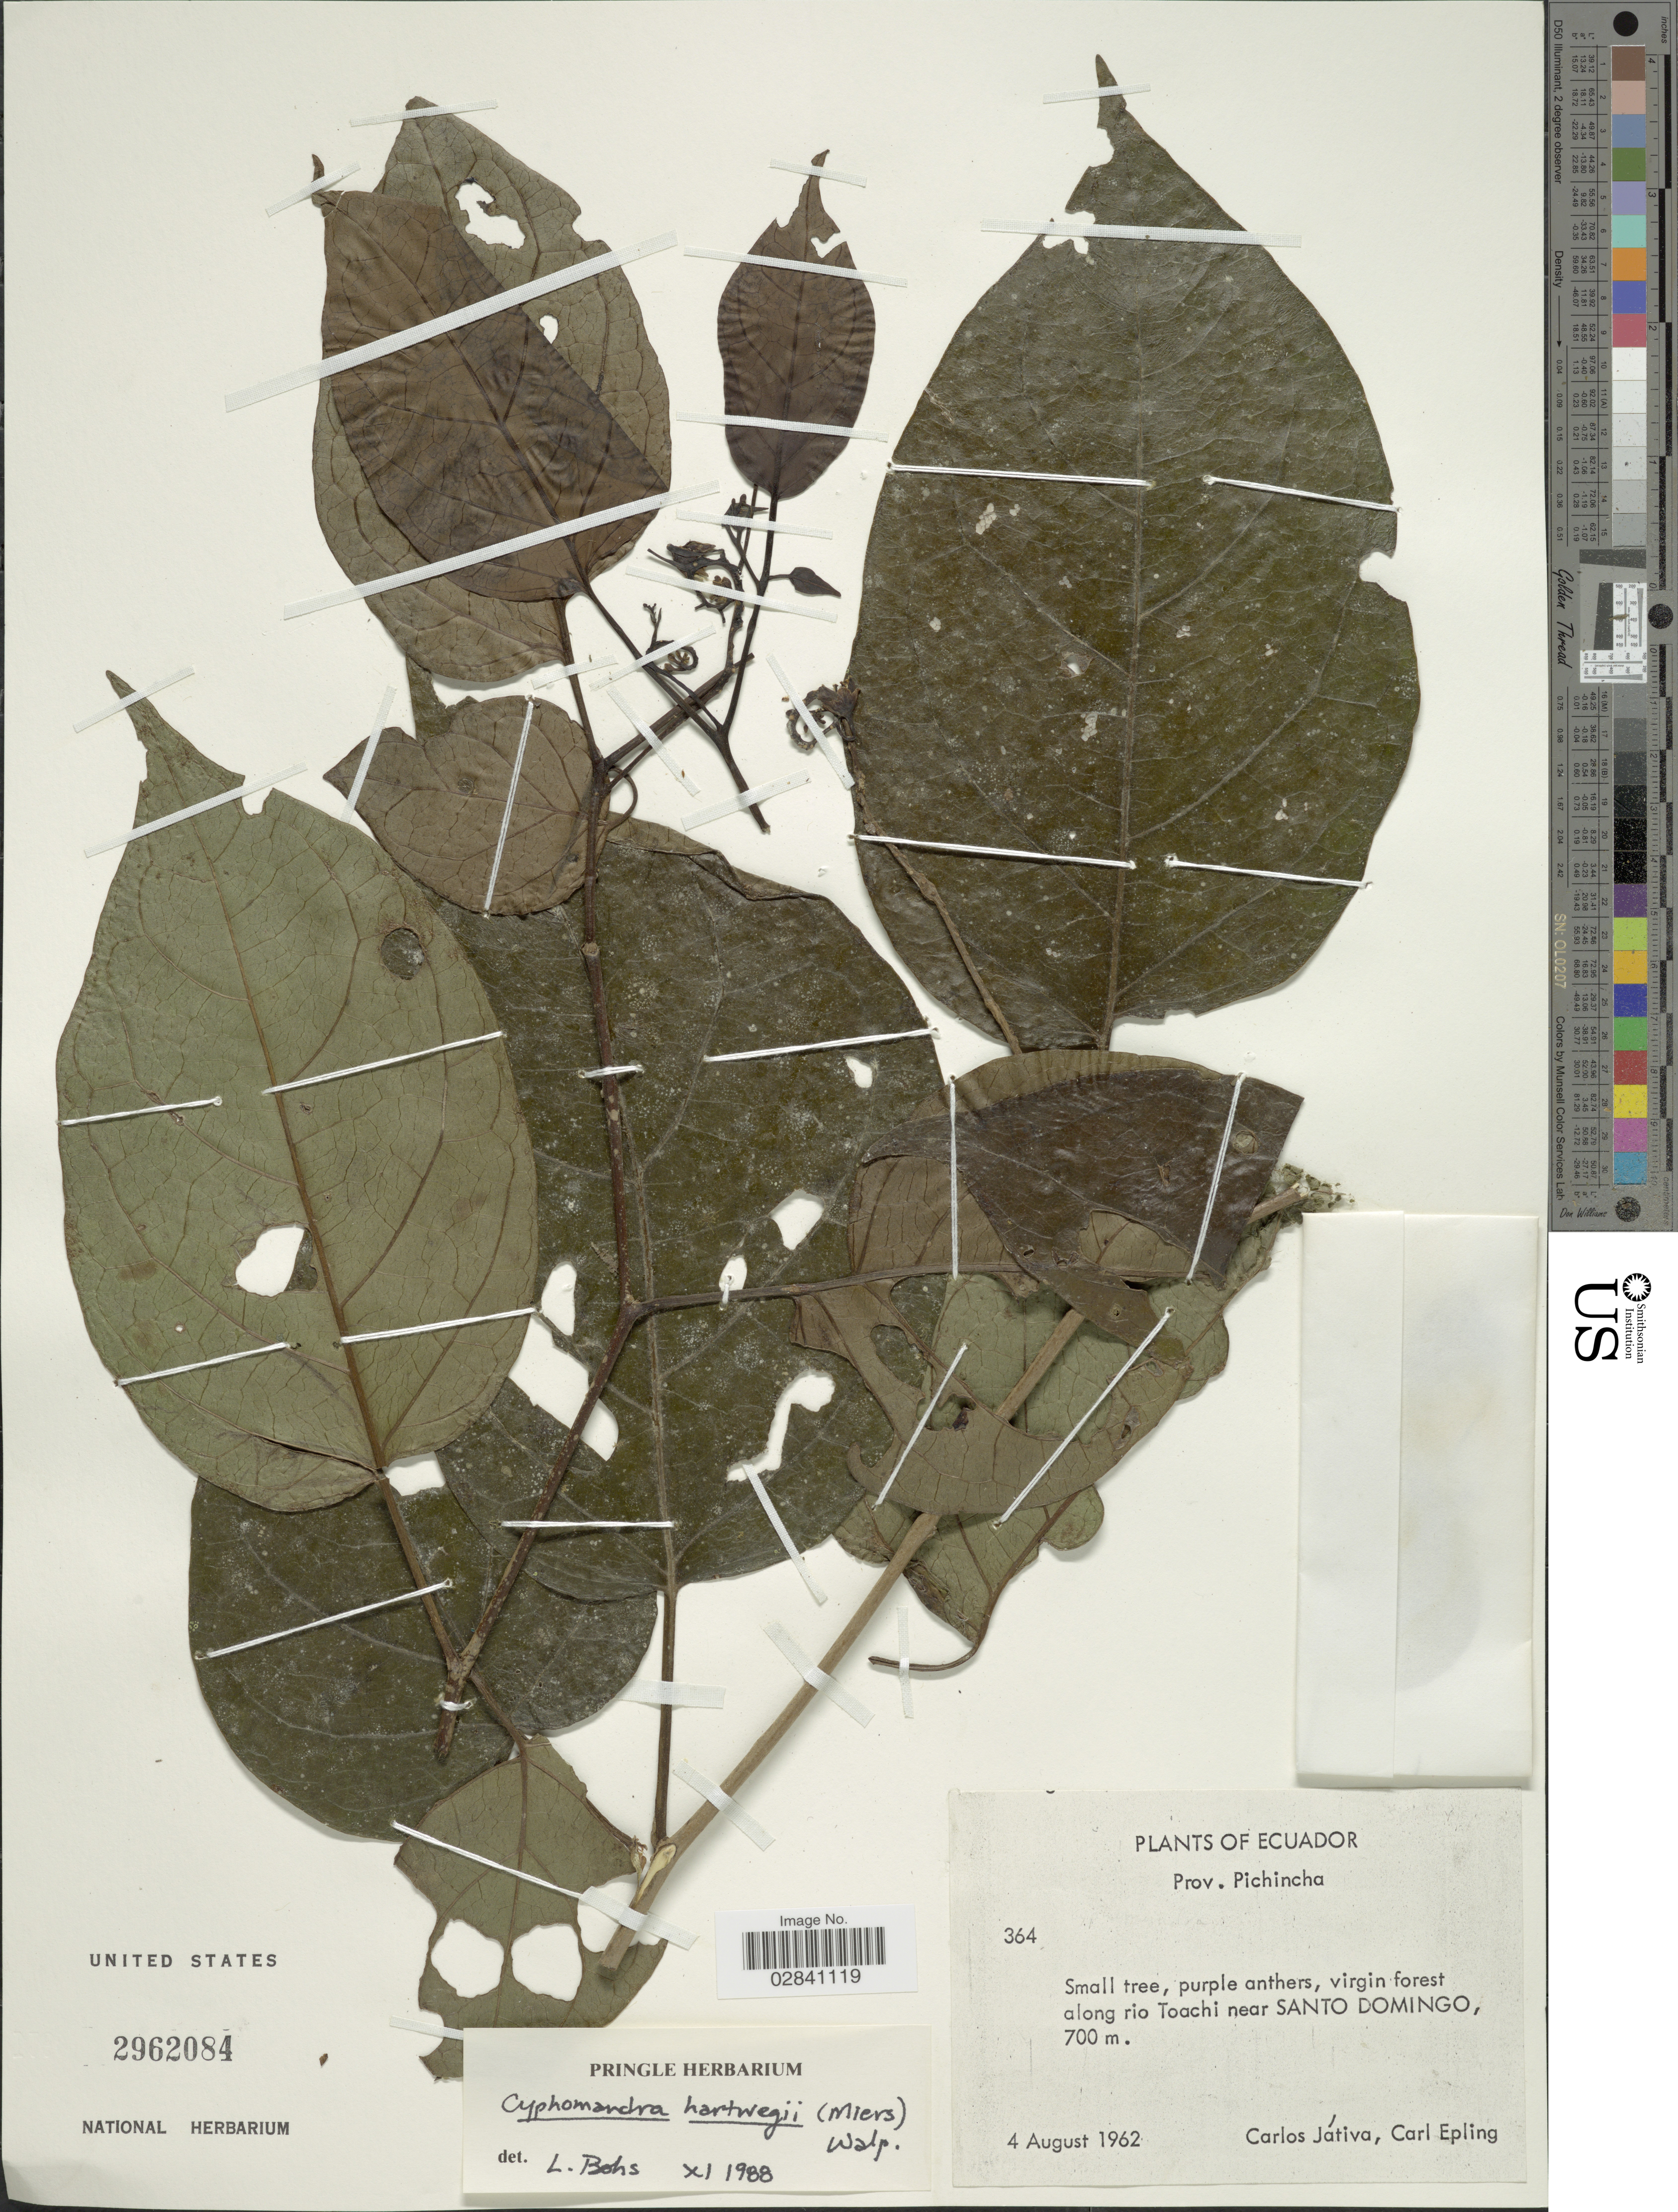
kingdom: Plantae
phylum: Tracheophyta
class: Magnoliopsida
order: Solanales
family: Solanaceae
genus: Cyphomandra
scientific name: Cyphomandra hartwegii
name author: (Miers) Sendtn. ex Walp.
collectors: C. D. Játiva & C. C. Epling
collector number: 364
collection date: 1962-08-04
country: Ecuador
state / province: Pichincha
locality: Along rio Toachi near Santo Domingo.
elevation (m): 700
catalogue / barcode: US 2962084